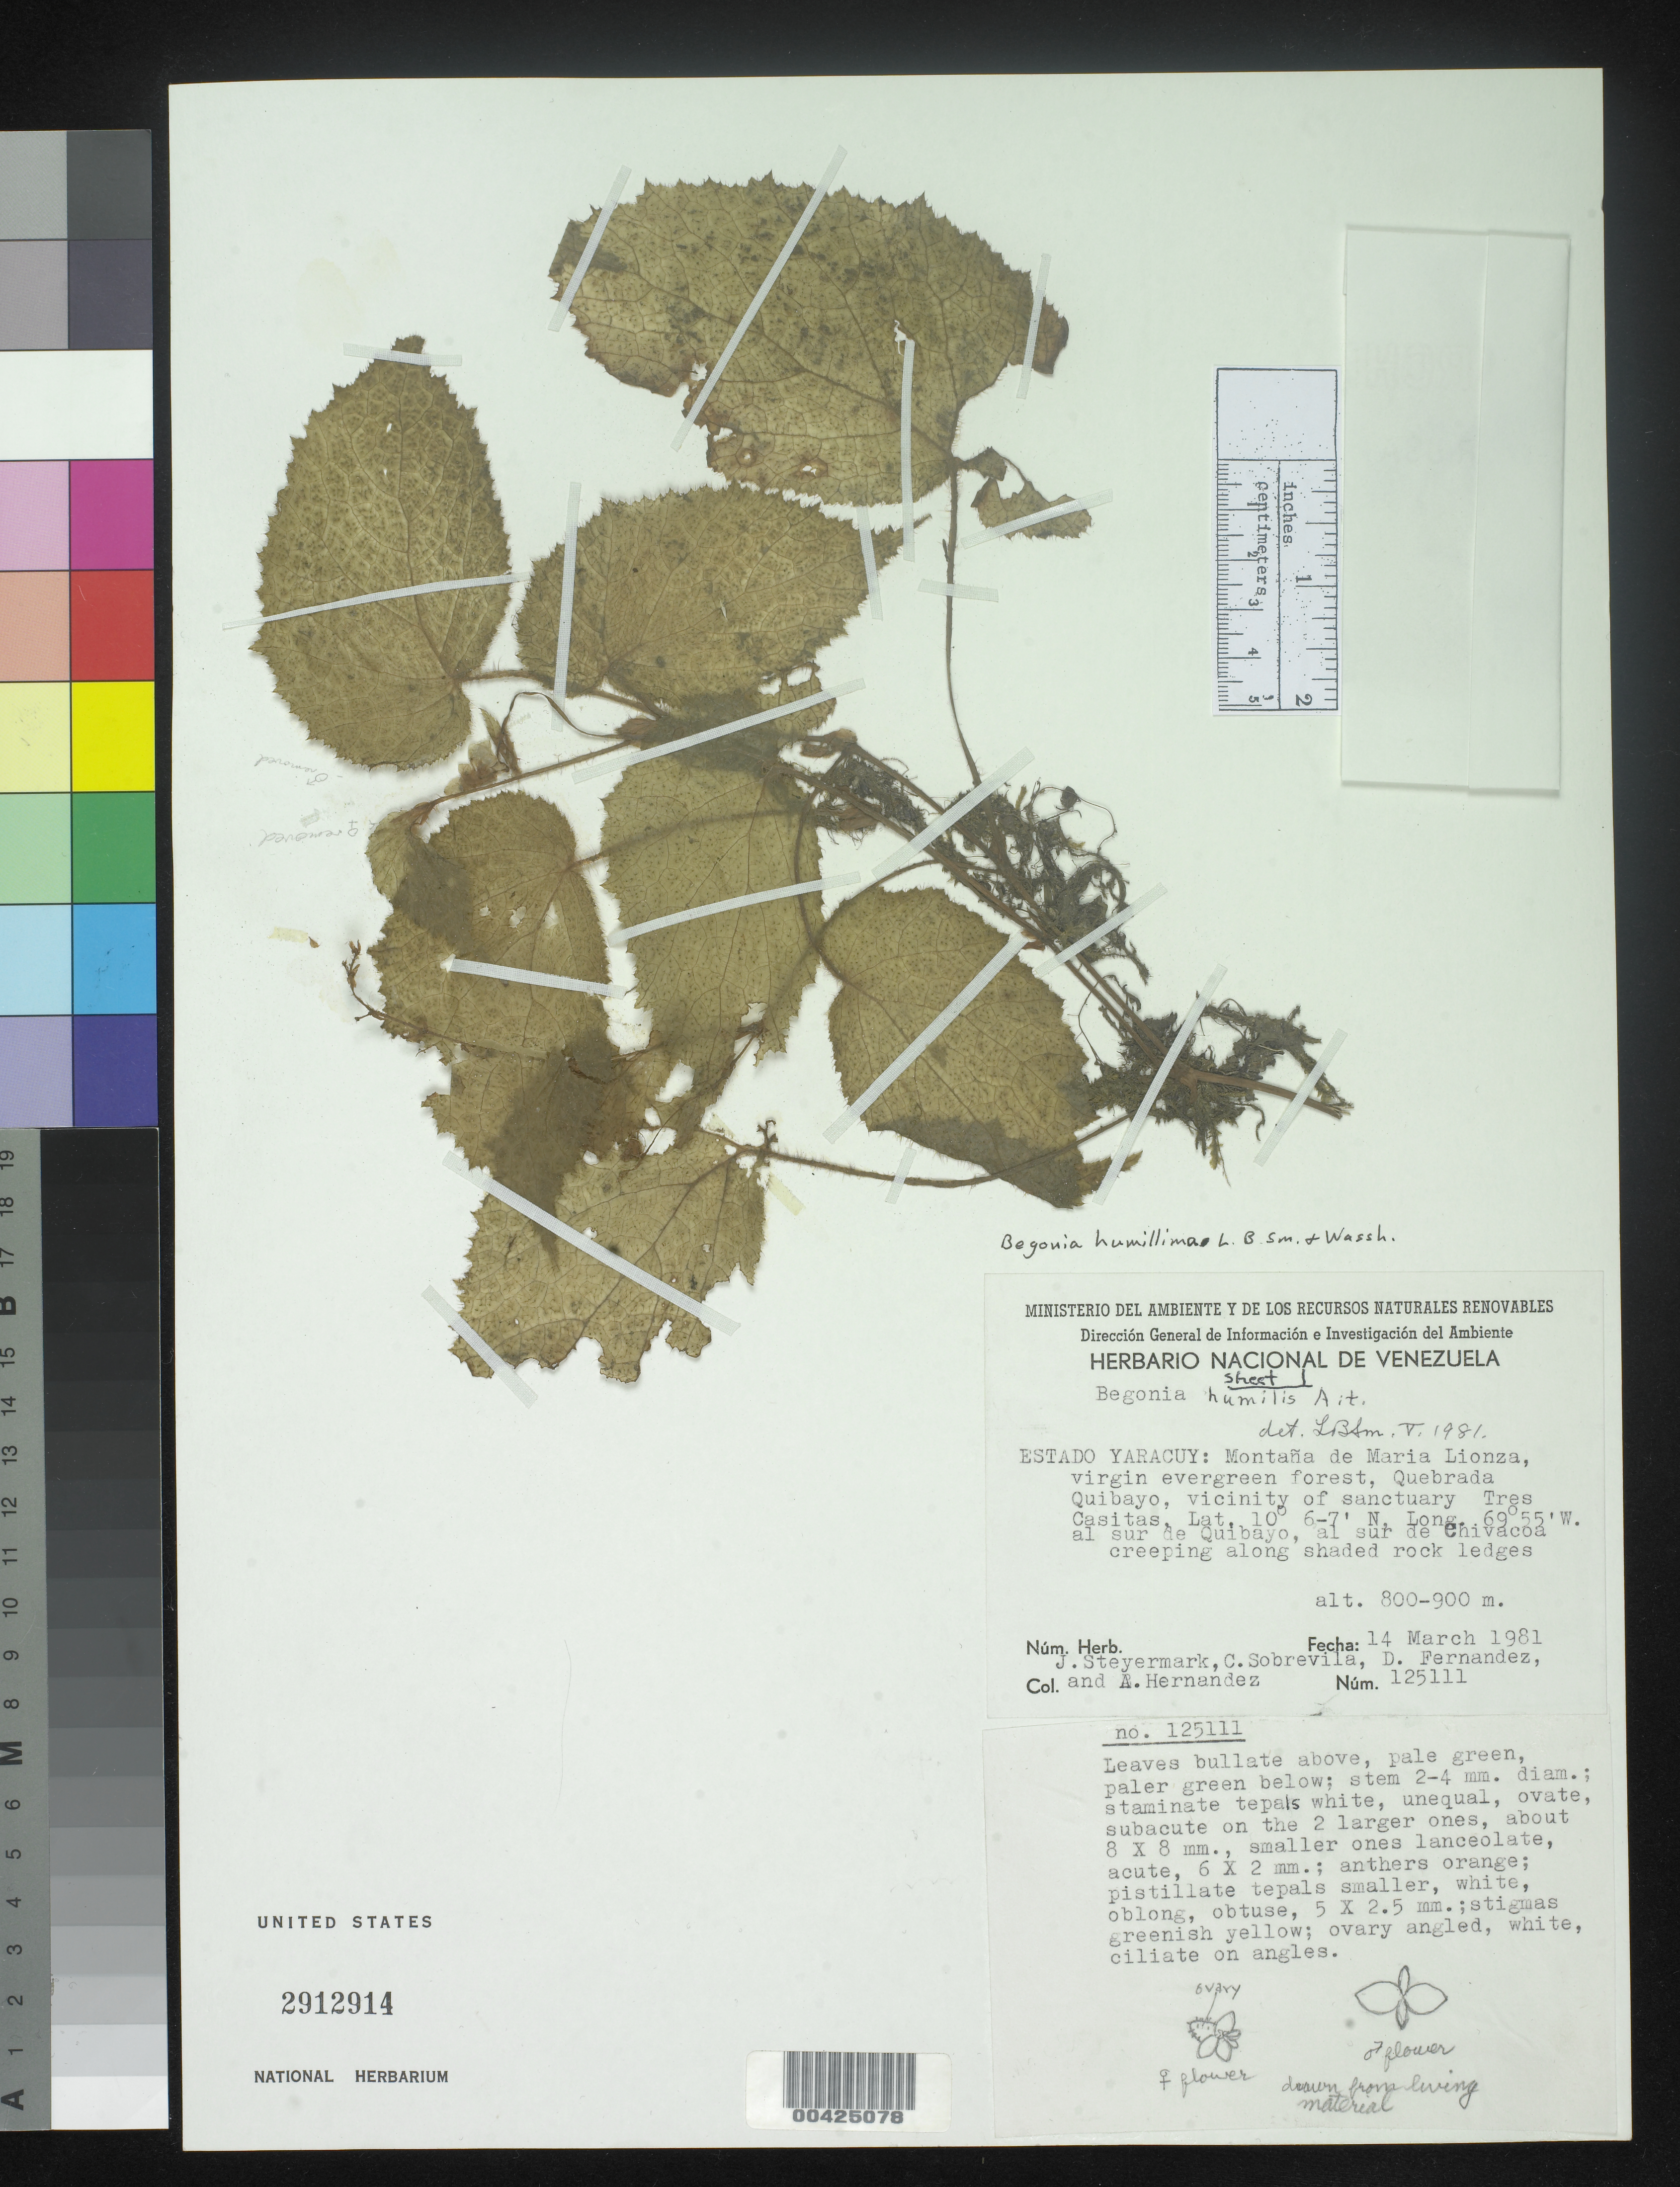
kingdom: Plantae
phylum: Tracheophyta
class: Magnoliopsida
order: Cucurbitales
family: Begoniaceae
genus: Begonia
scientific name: Begonia humillima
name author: L.B. Sm. & Wassh.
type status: Isotype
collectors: J. Steyermark, C. Sobrevila, D. Fernandez & A. Hernandez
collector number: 12511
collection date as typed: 14 Mar 1981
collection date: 1981-03-14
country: Venezuela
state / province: Yaracuy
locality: Estado Yaracuy: montaña de Maria Lionza, Quebrada Quibayo, vicinity of sanctuary Tres Casitas, al sur de Quibayo, al sur de Chivacoa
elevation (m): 800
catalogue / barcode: US 2912914